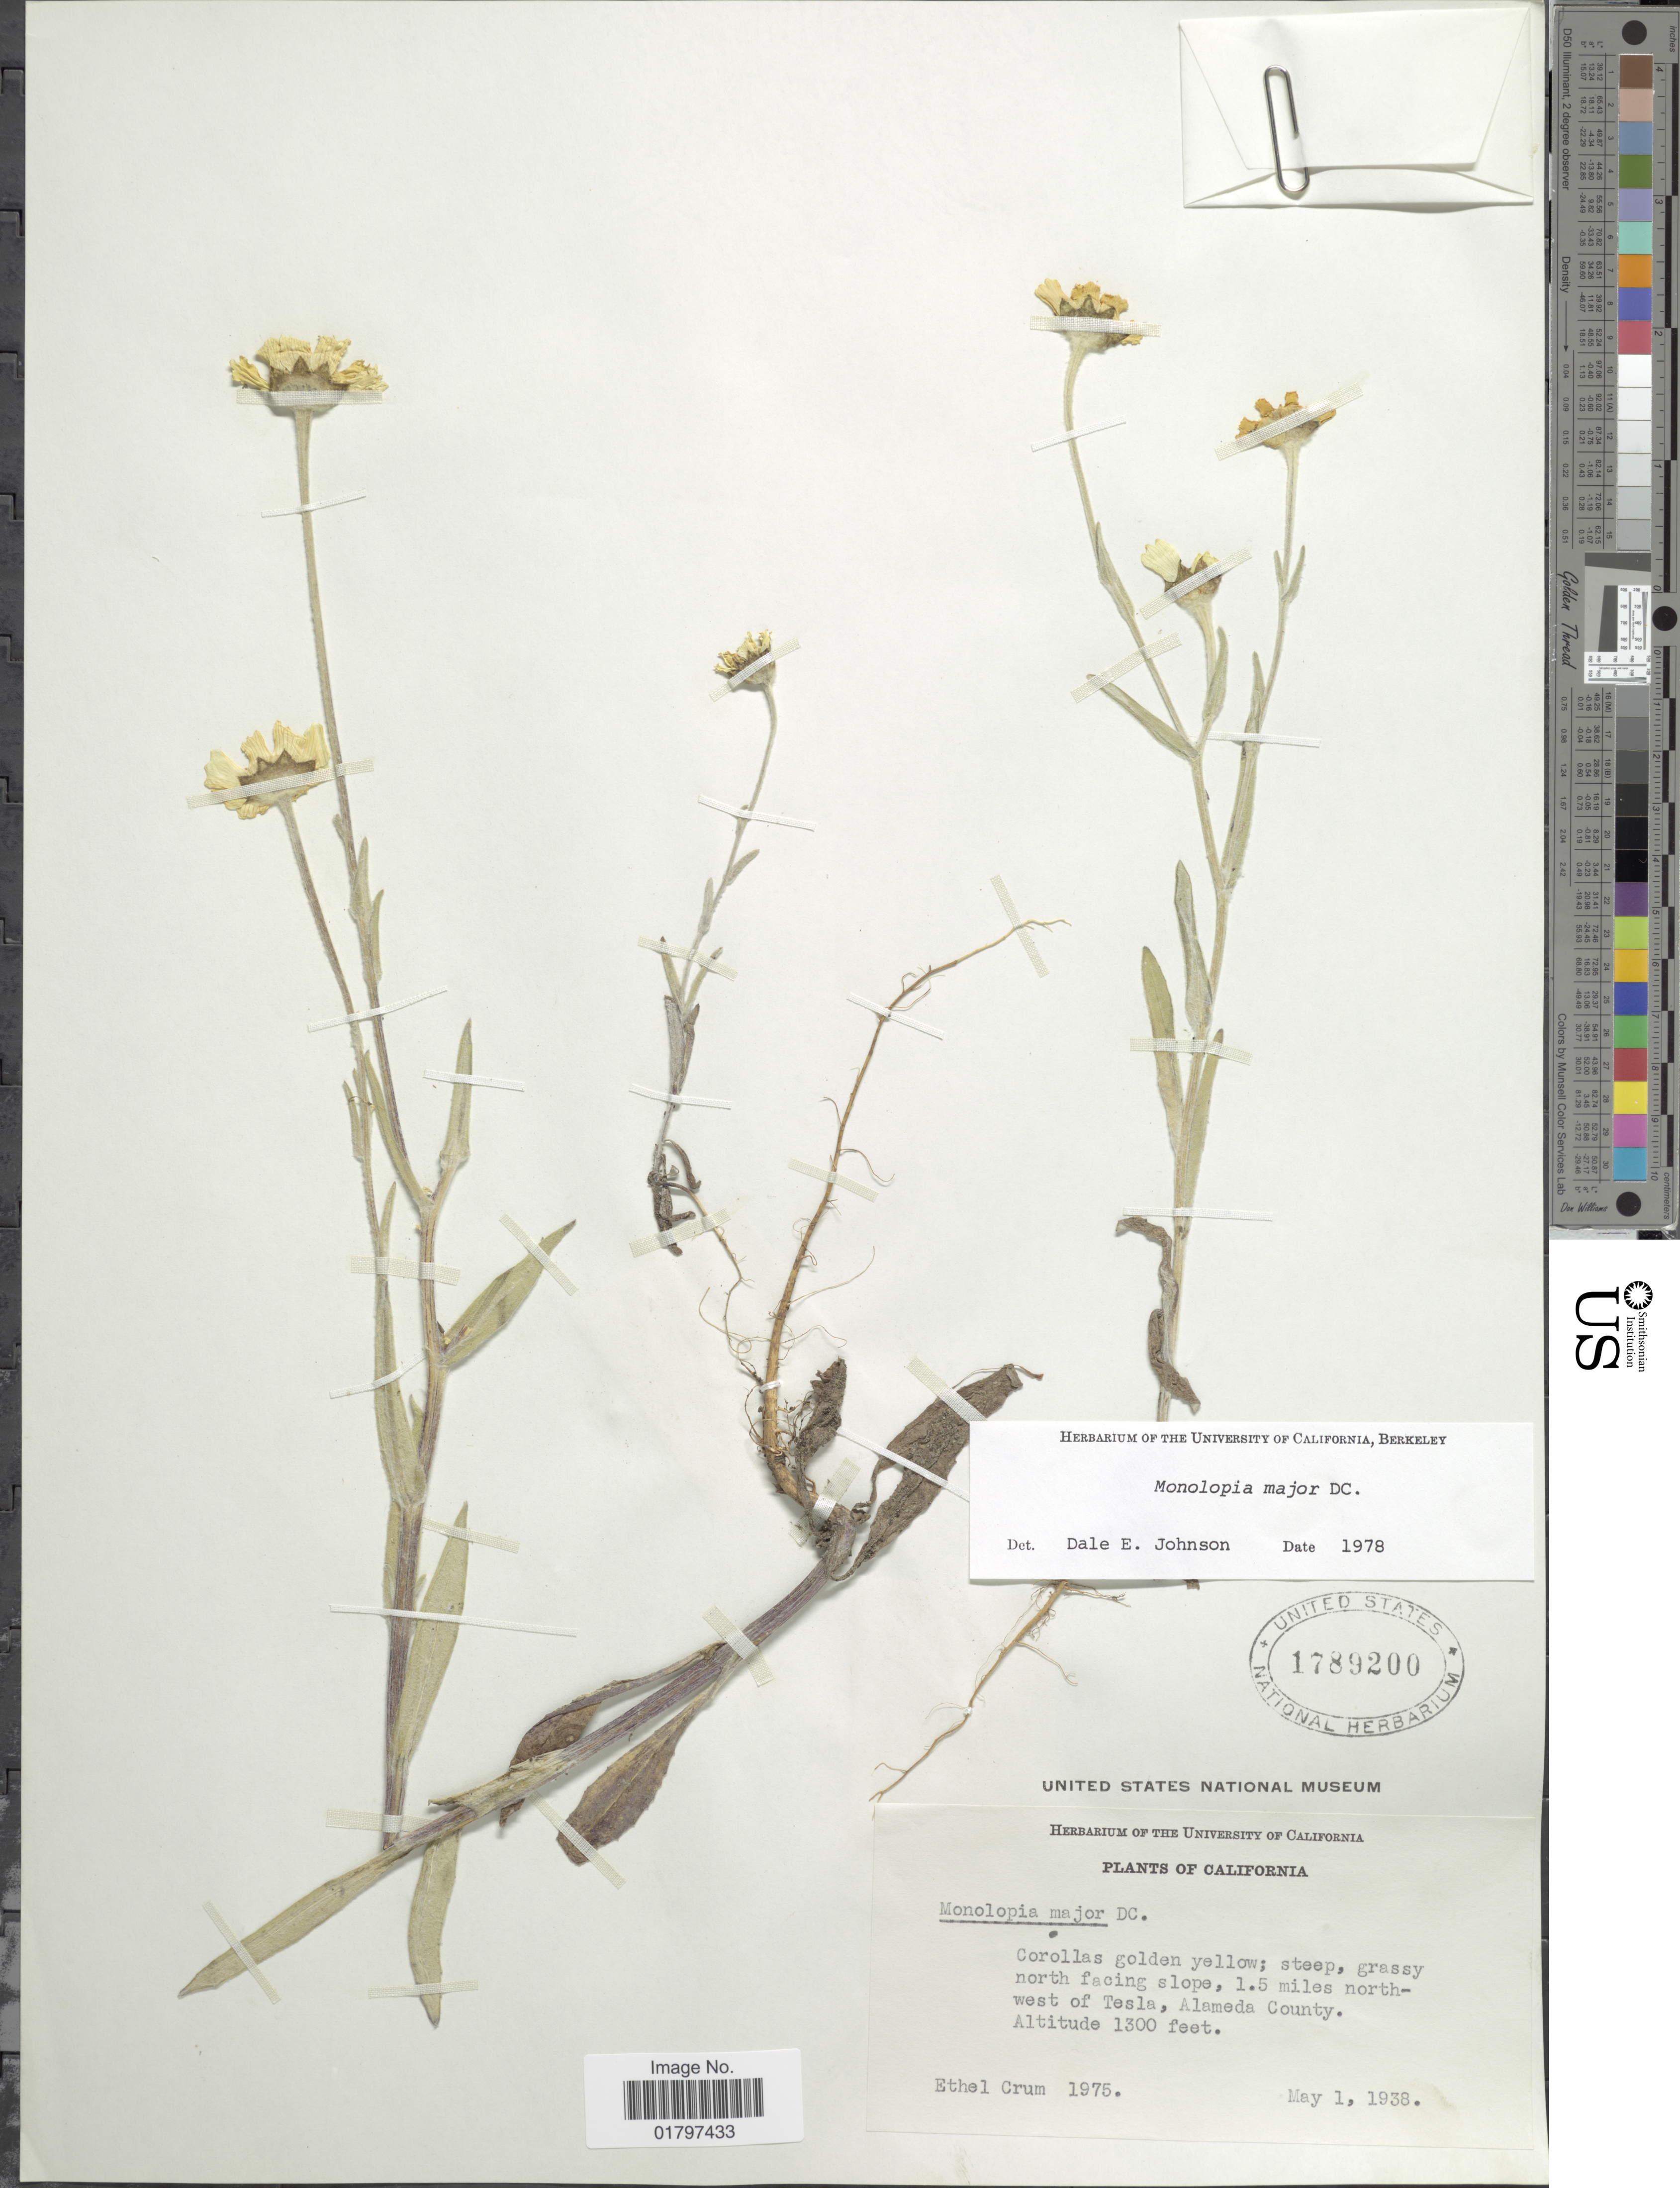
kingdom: Plantae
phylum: Tracheophyta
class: Magnoliopsida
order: Asterales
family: Asteraceae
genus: Monolopia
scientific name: Monolopia major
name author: DC.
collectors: E. K. Crum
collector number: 1975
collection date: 1938-05-01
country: United States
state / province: California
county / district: Alameda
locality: Grassy north facing slope, 1.5 miles north-west of Tesla, Alameda County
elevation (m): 396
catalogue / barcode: US 1789200